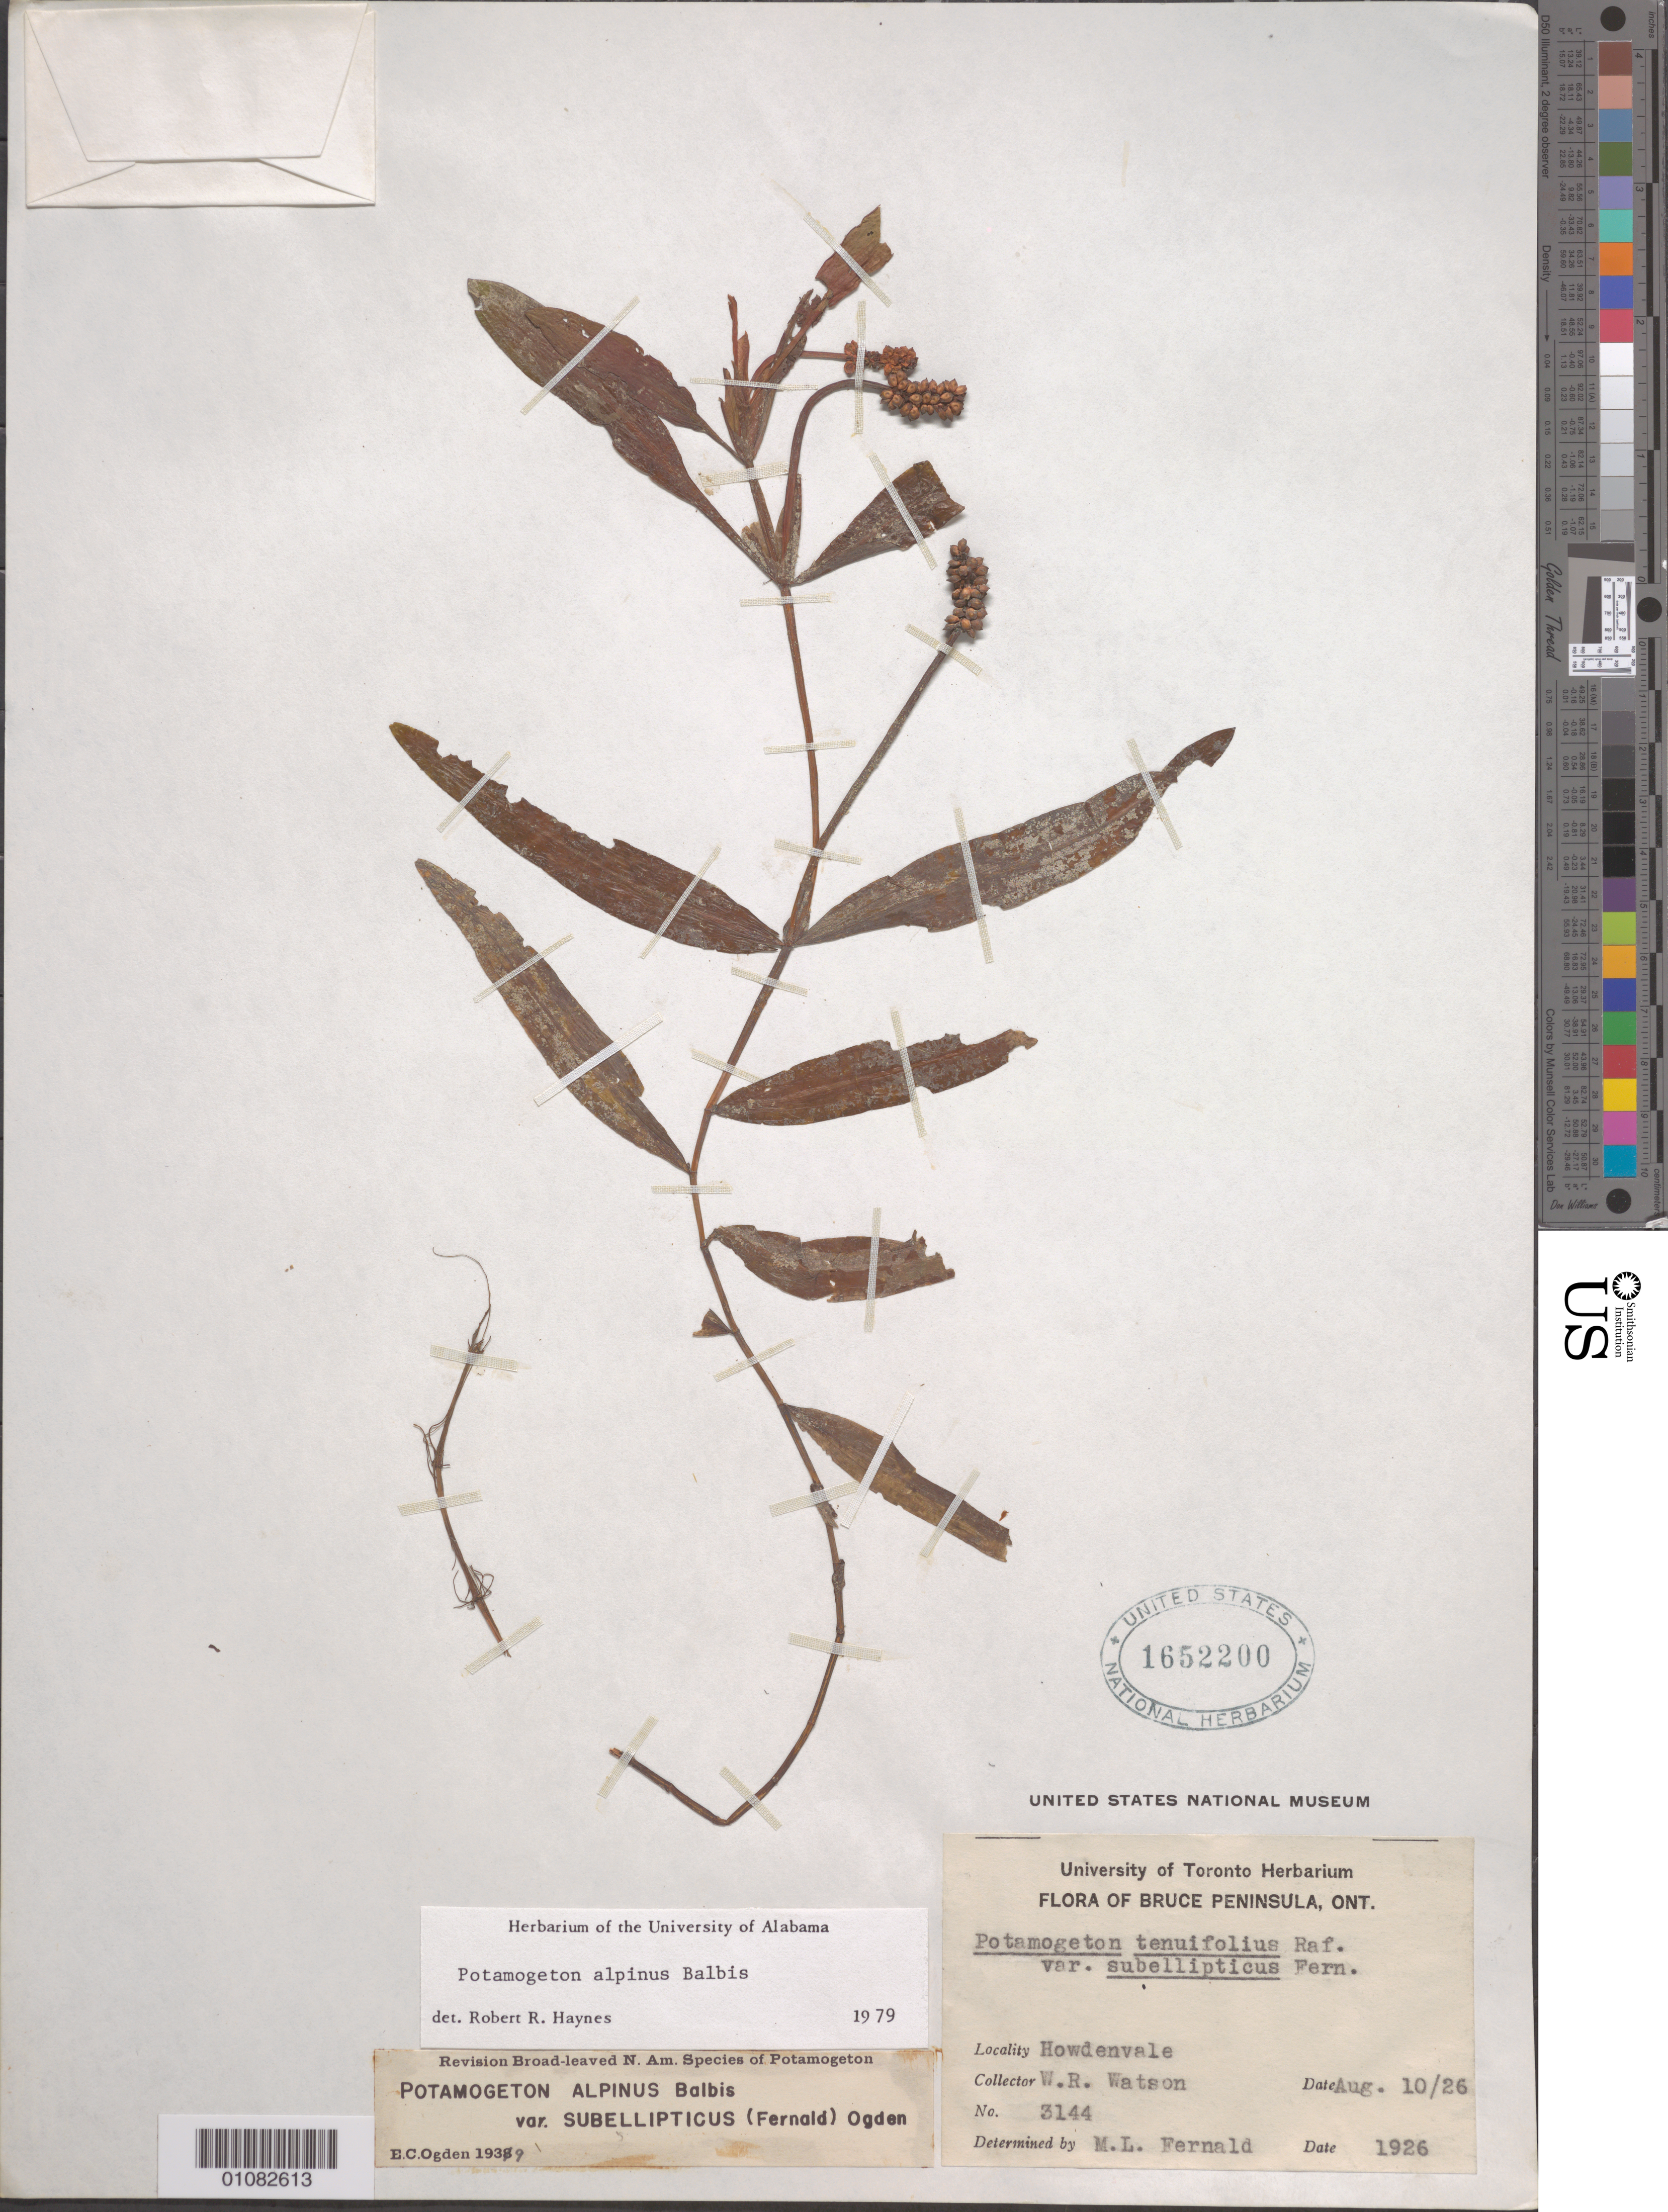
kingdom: Plantae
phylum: Tracheophyta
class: Liliopsida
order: Alismatales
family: Potamogetonaceae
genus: Potamogeton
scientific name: Potamogeton alpinus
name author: Balb.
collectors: W. R. Watson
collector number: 3144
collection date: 1926-08-10/1926-08-26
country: Canada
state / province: Ontario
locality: Howdenvale, Bruce Peninsula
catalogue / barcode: US 1652200